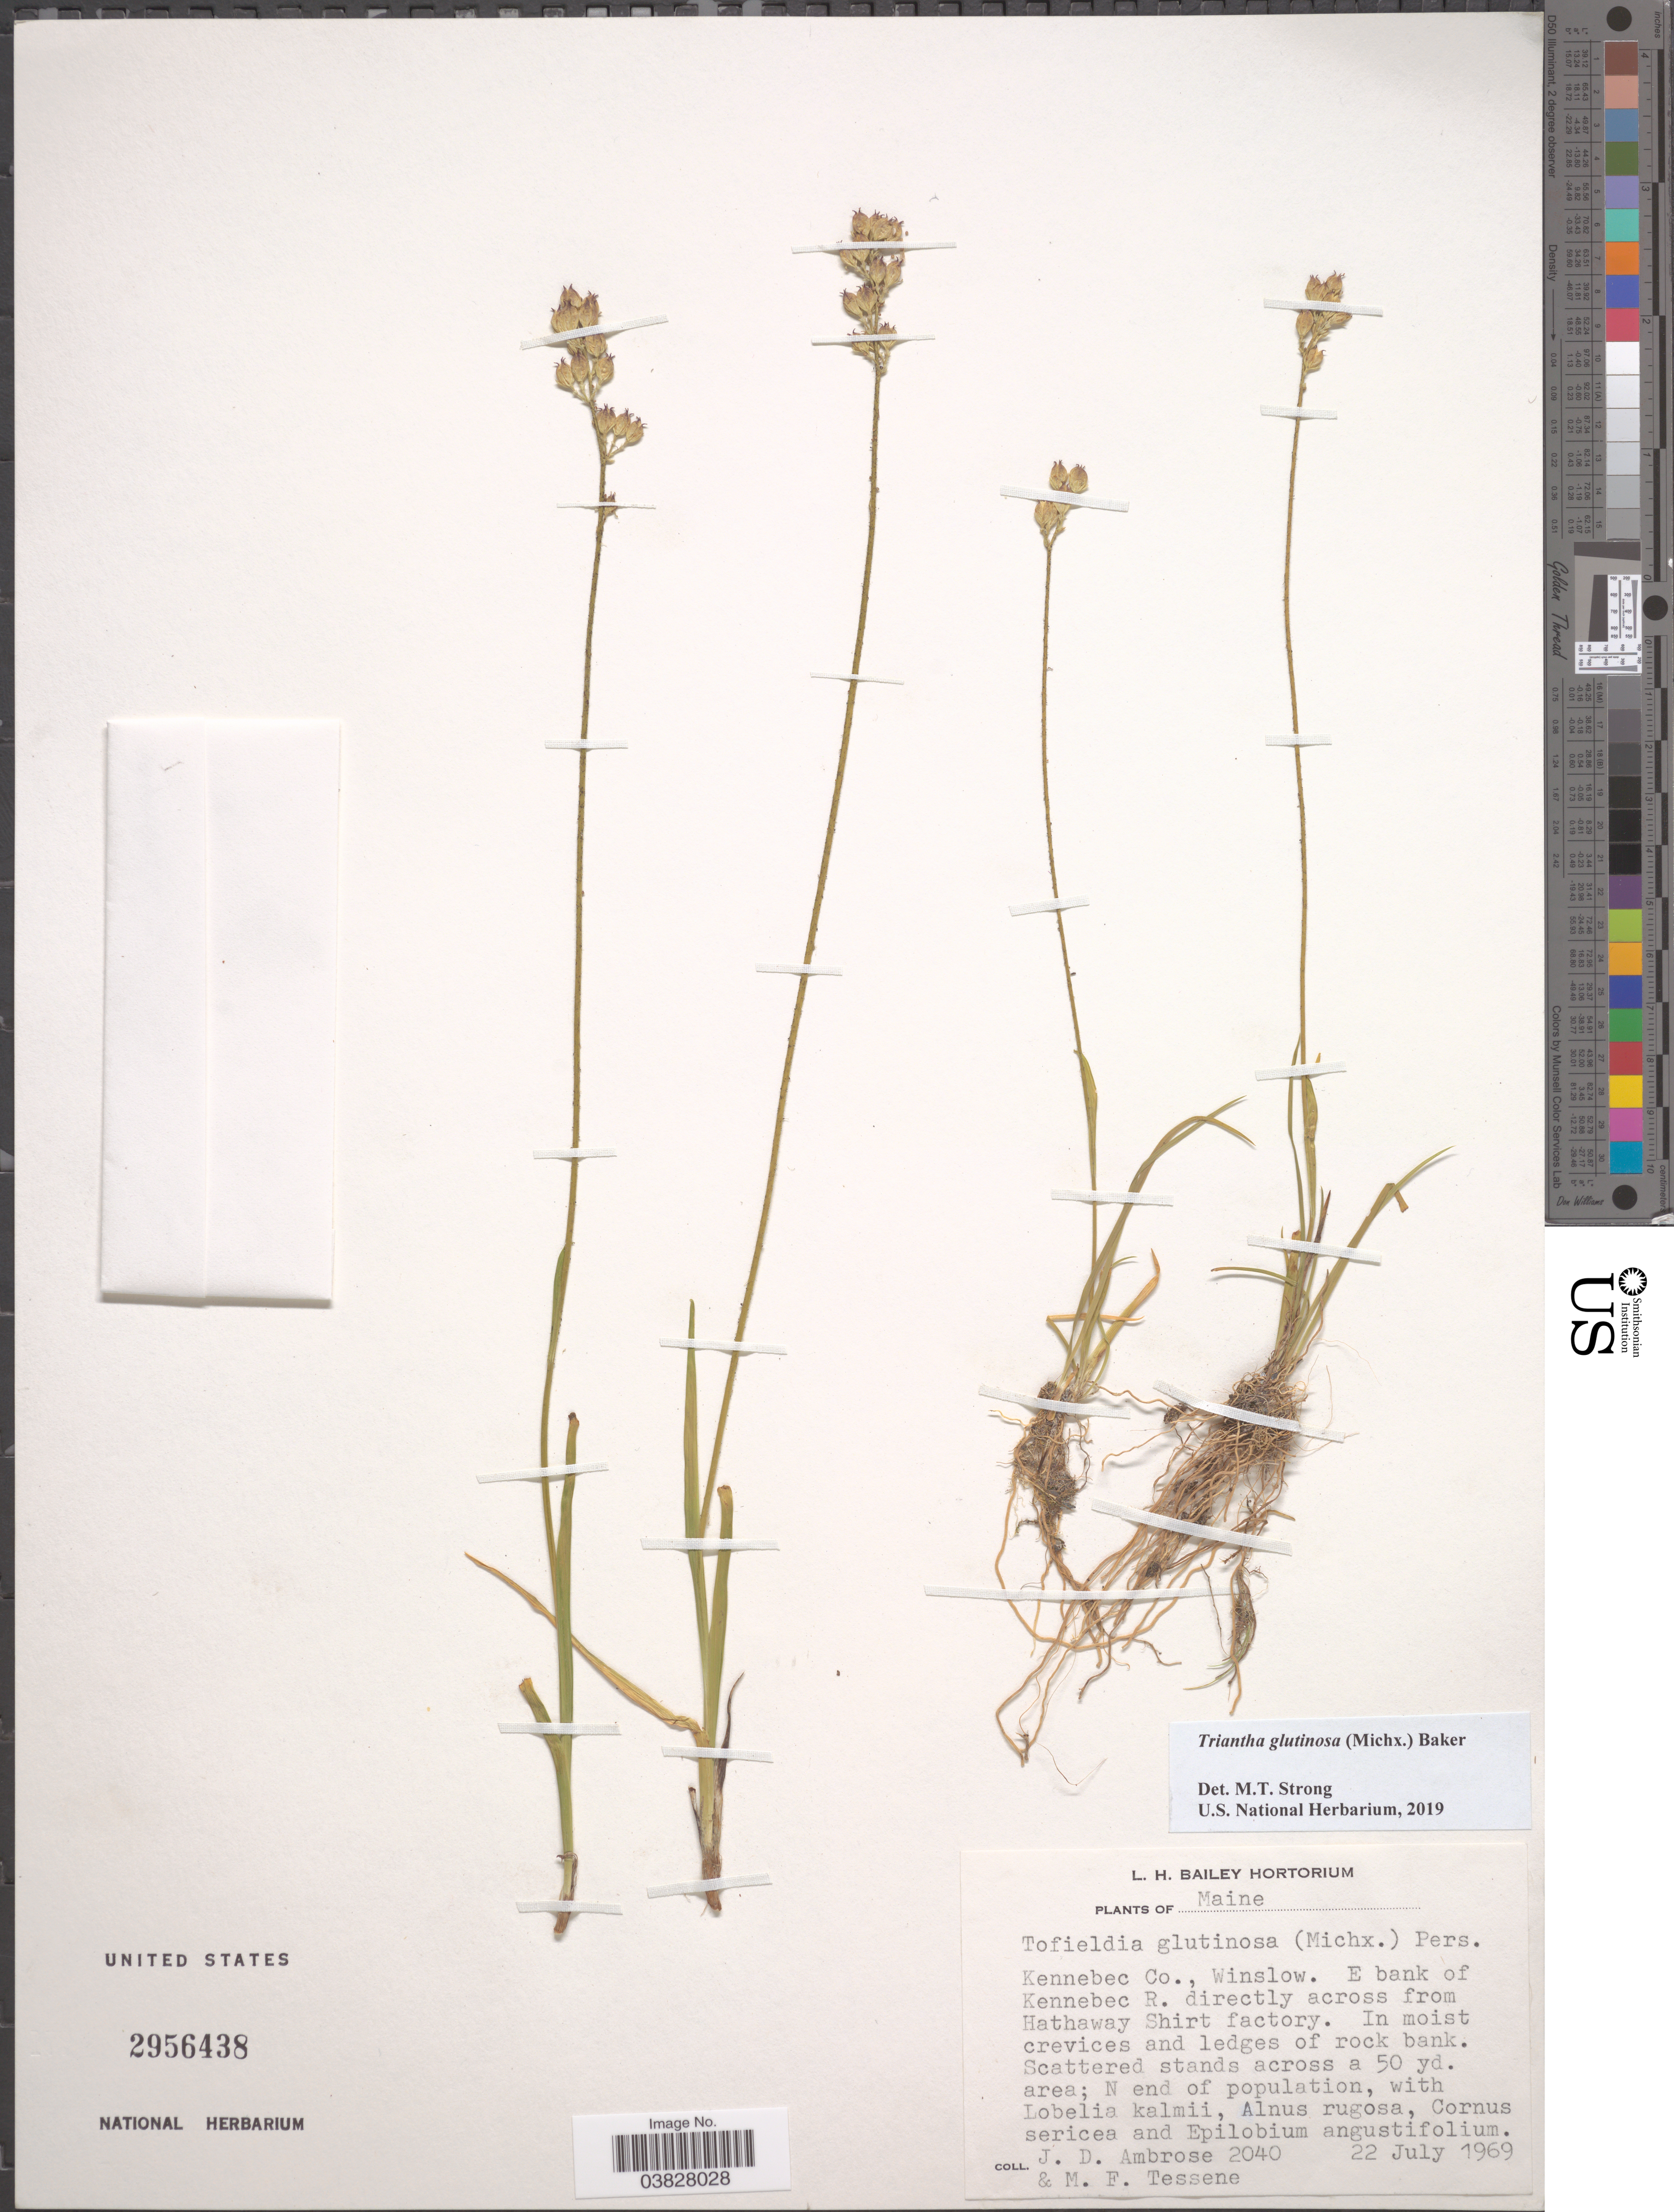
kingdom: Plantae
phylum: Tracheophyta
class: Liliopsida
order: Alismatales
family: Tofieldiaceae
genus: Triantha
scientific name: Triantha glutinosa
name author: (Michx.) Baker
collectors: J. D. Ambrose & M. Tessene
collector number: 2040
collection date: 1969-07-22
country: United States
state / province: Maine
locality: Kennebec Co., Winslow. E bank of Kennebec R. directly across from Hathaway Shirt factory. Across a 50 yd. area; N end of population.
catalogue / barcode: US 2956438